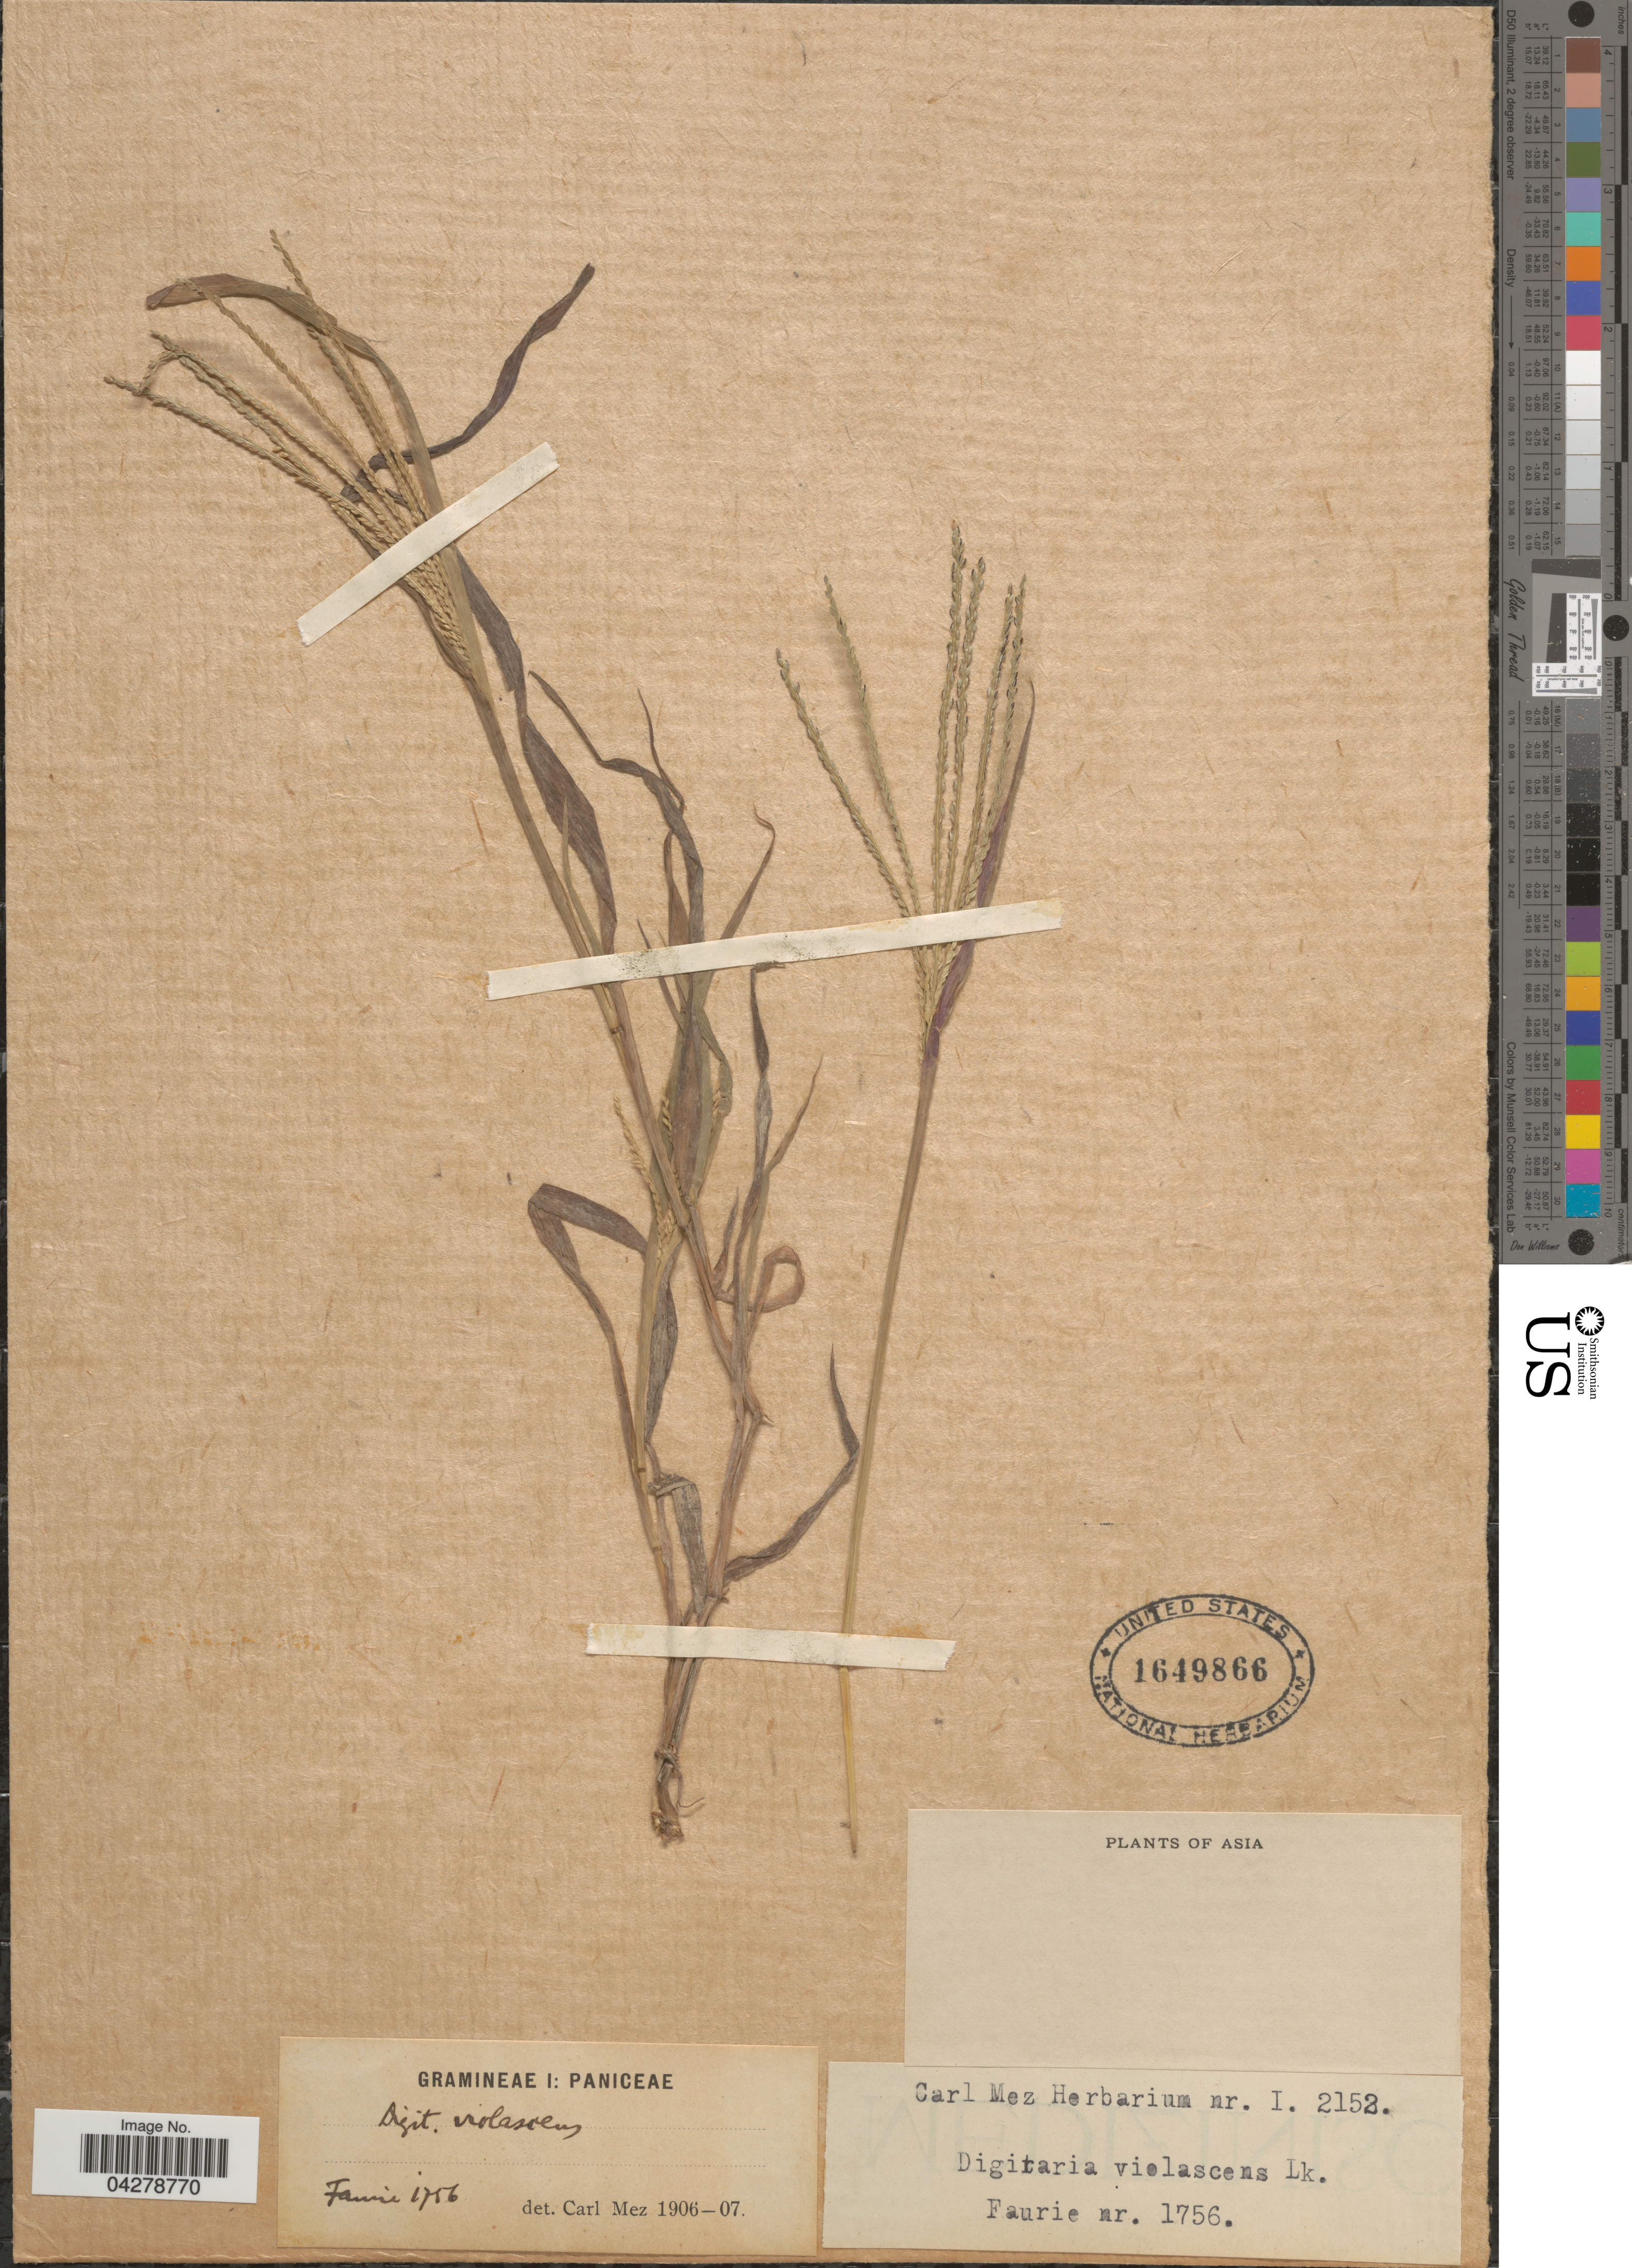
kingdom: Plantae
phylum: Tracheophyta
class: Liliopsida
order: Poales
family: Poaceae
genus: Digitaria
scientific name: Digitaria violascens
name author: Link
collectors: -. Faurie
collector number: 1756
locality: Asia.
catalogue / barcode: US 1649866